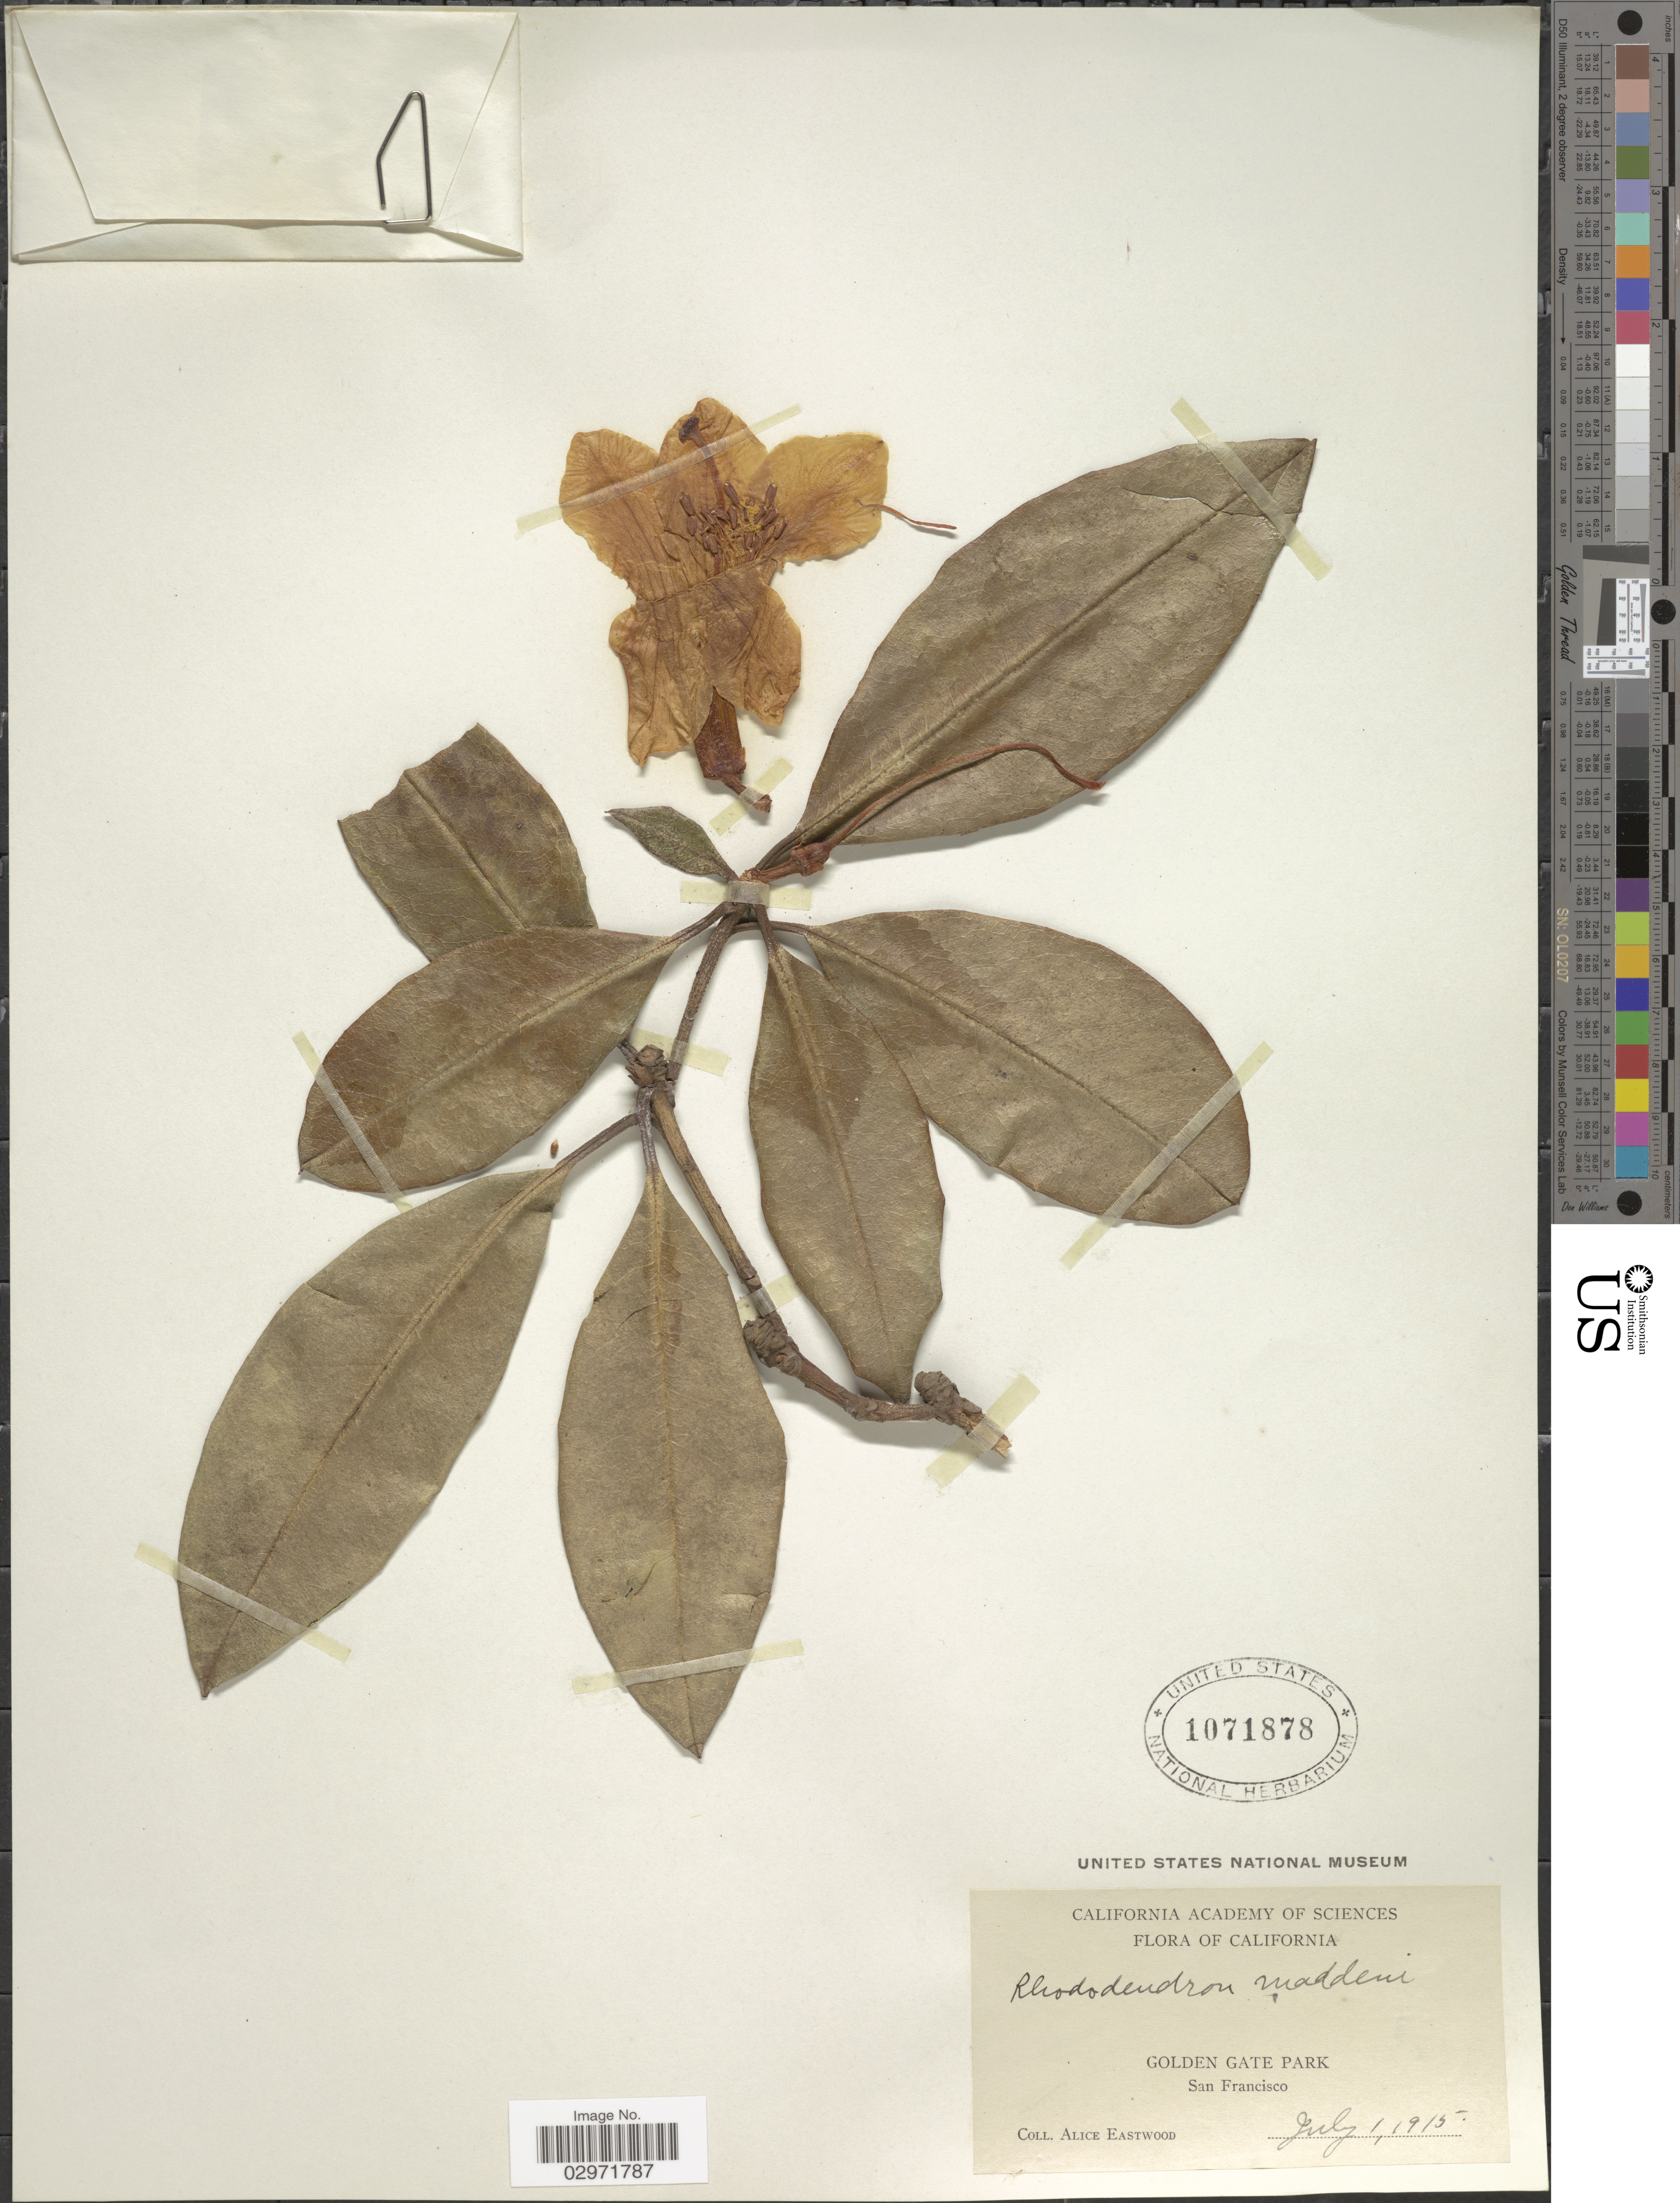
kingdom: Plantae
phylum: Tracheophyta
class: Magnoliopsida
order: Ericales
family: Ericaceae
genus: Rhododendron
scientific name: Rhododendron maddenii subsp. maddenii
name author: Hook. f.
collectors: A. Eastwood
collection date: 1915-07-01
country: United States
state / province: California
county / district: San Francisco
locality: Golden Gate Park. San Francisco.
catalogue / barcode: US 1071878